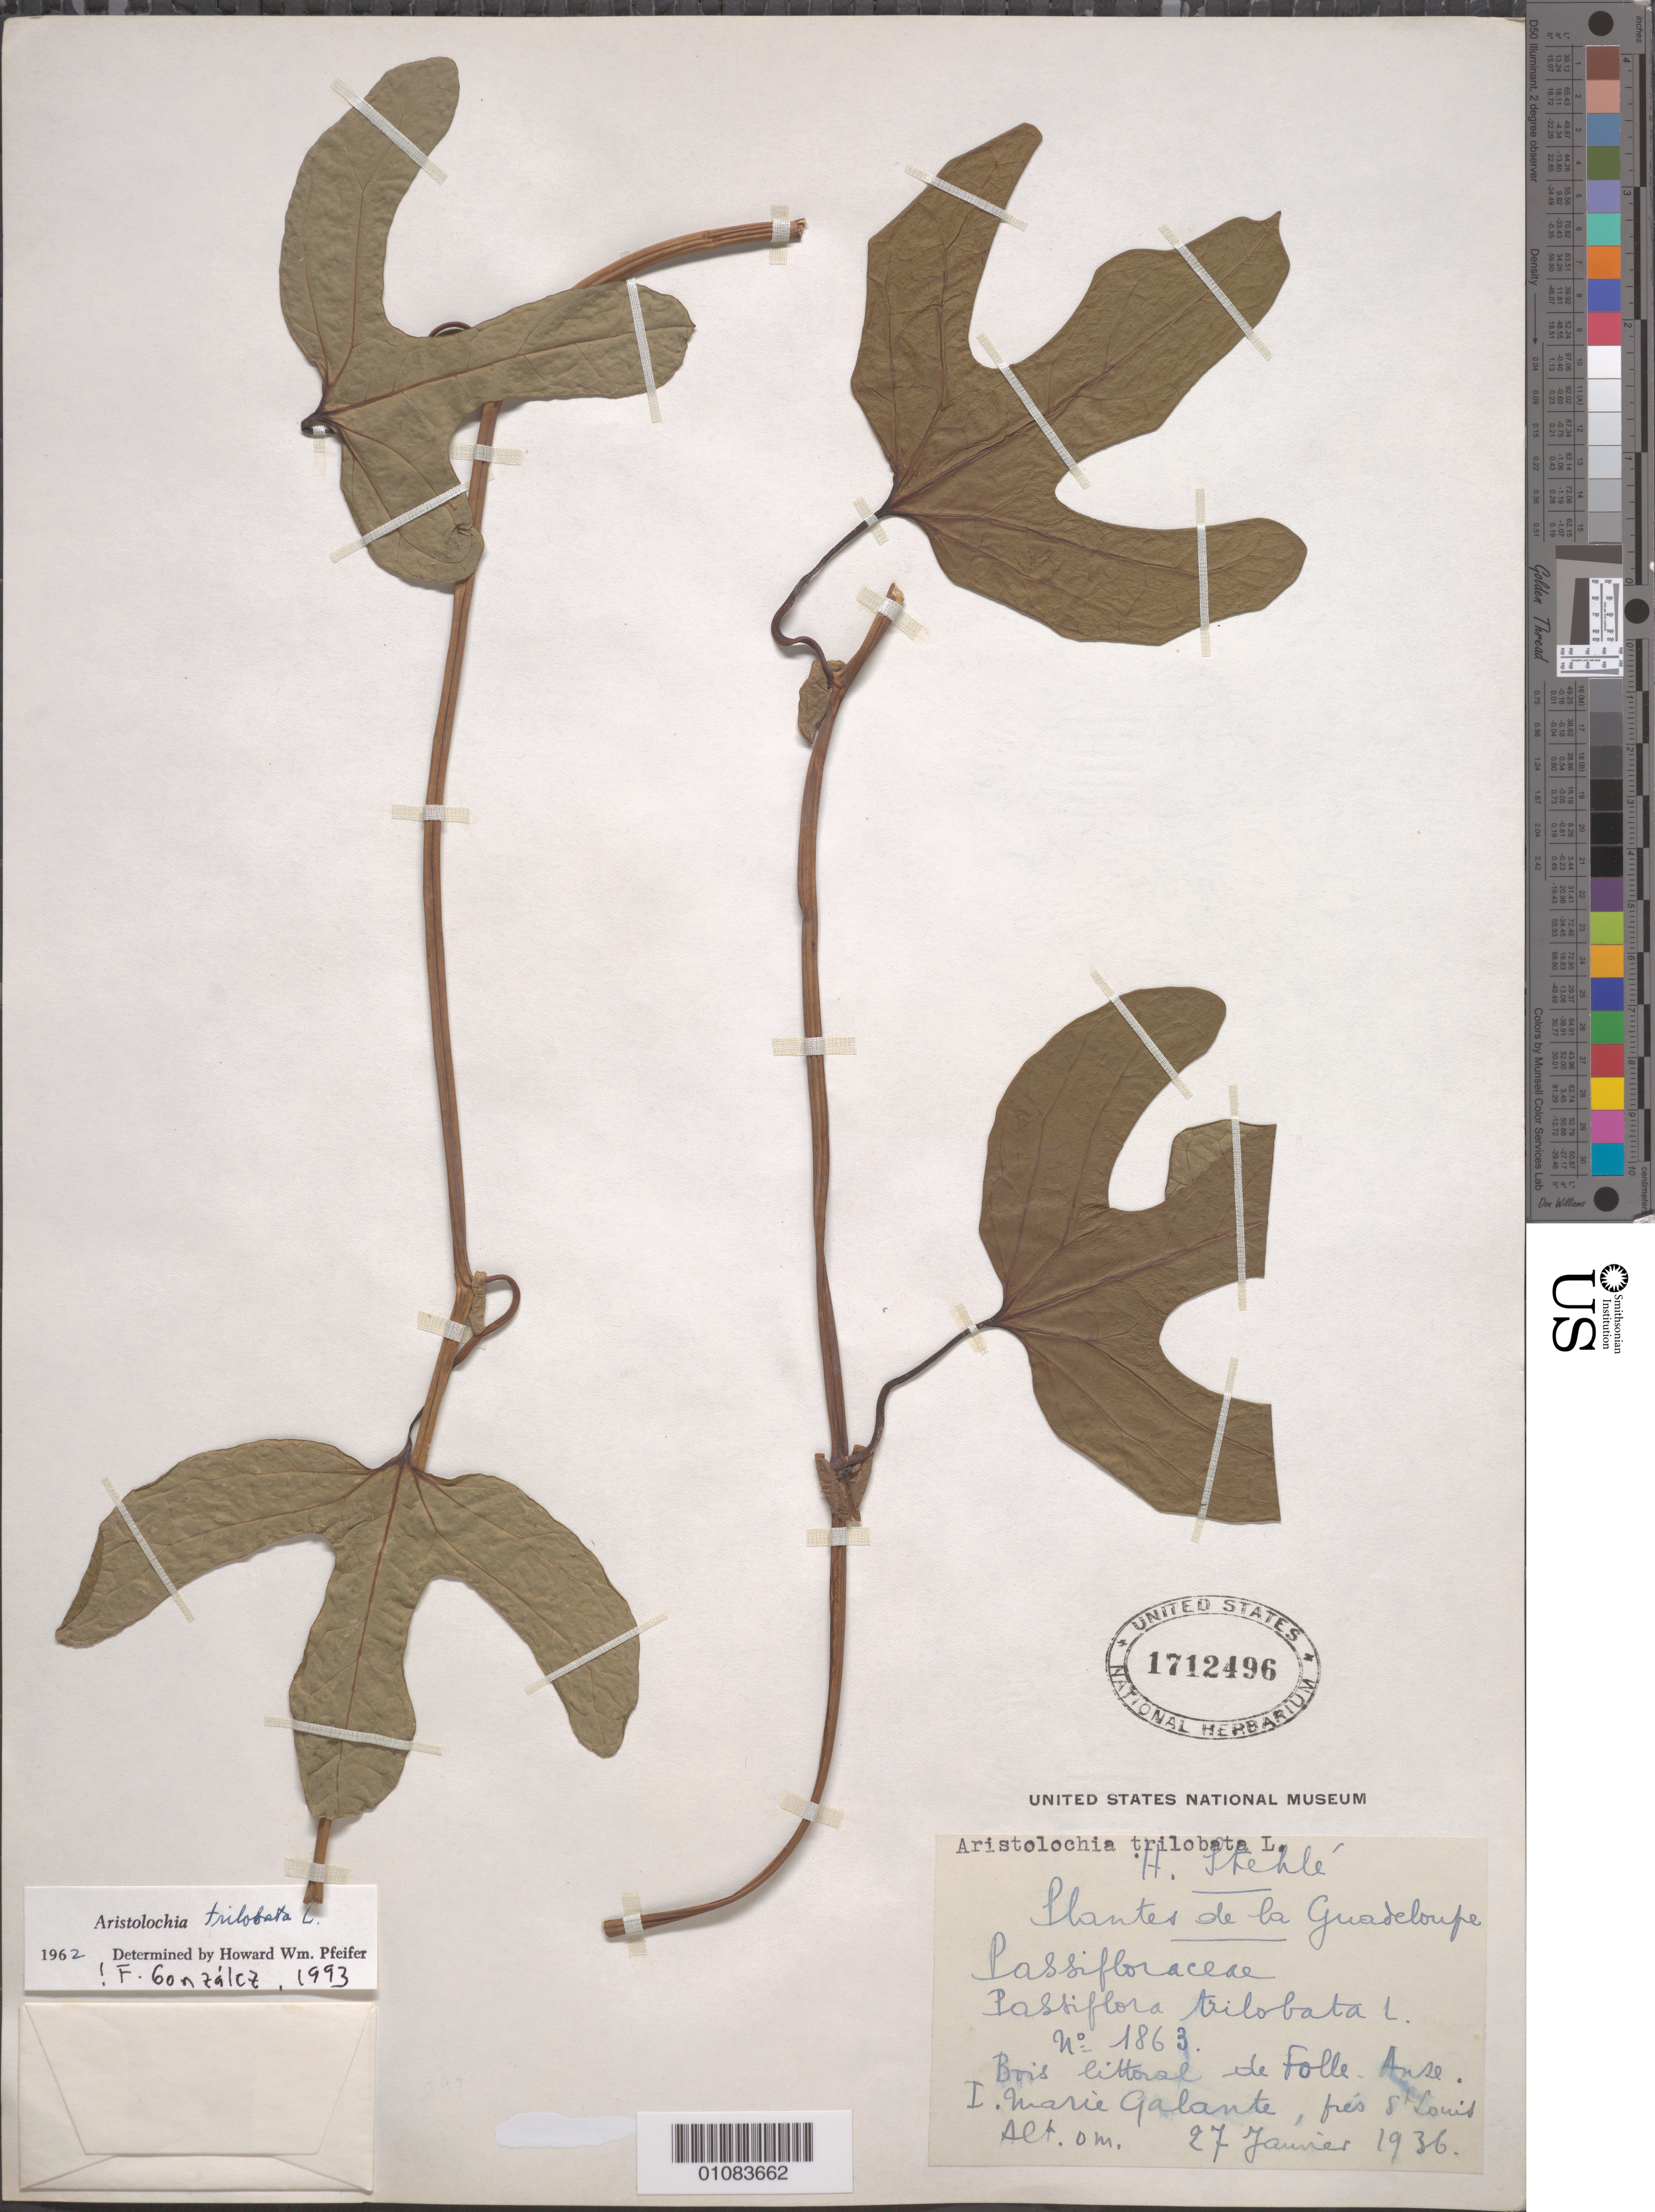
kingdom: Plantae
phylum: Tracheophyta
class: Magnoliopsida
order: Piperales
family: Aristolochiaceae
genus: Aristolochia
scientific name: Aristolochia trilobata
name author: L.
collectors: H. Stehlé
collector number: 1863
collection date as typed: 27 Jan 1936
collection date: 1936-01-27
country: Guadeloupe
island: Marie Galante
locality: I. Marie Galante, pres St Louis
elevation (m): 0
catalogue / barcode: US 1712496